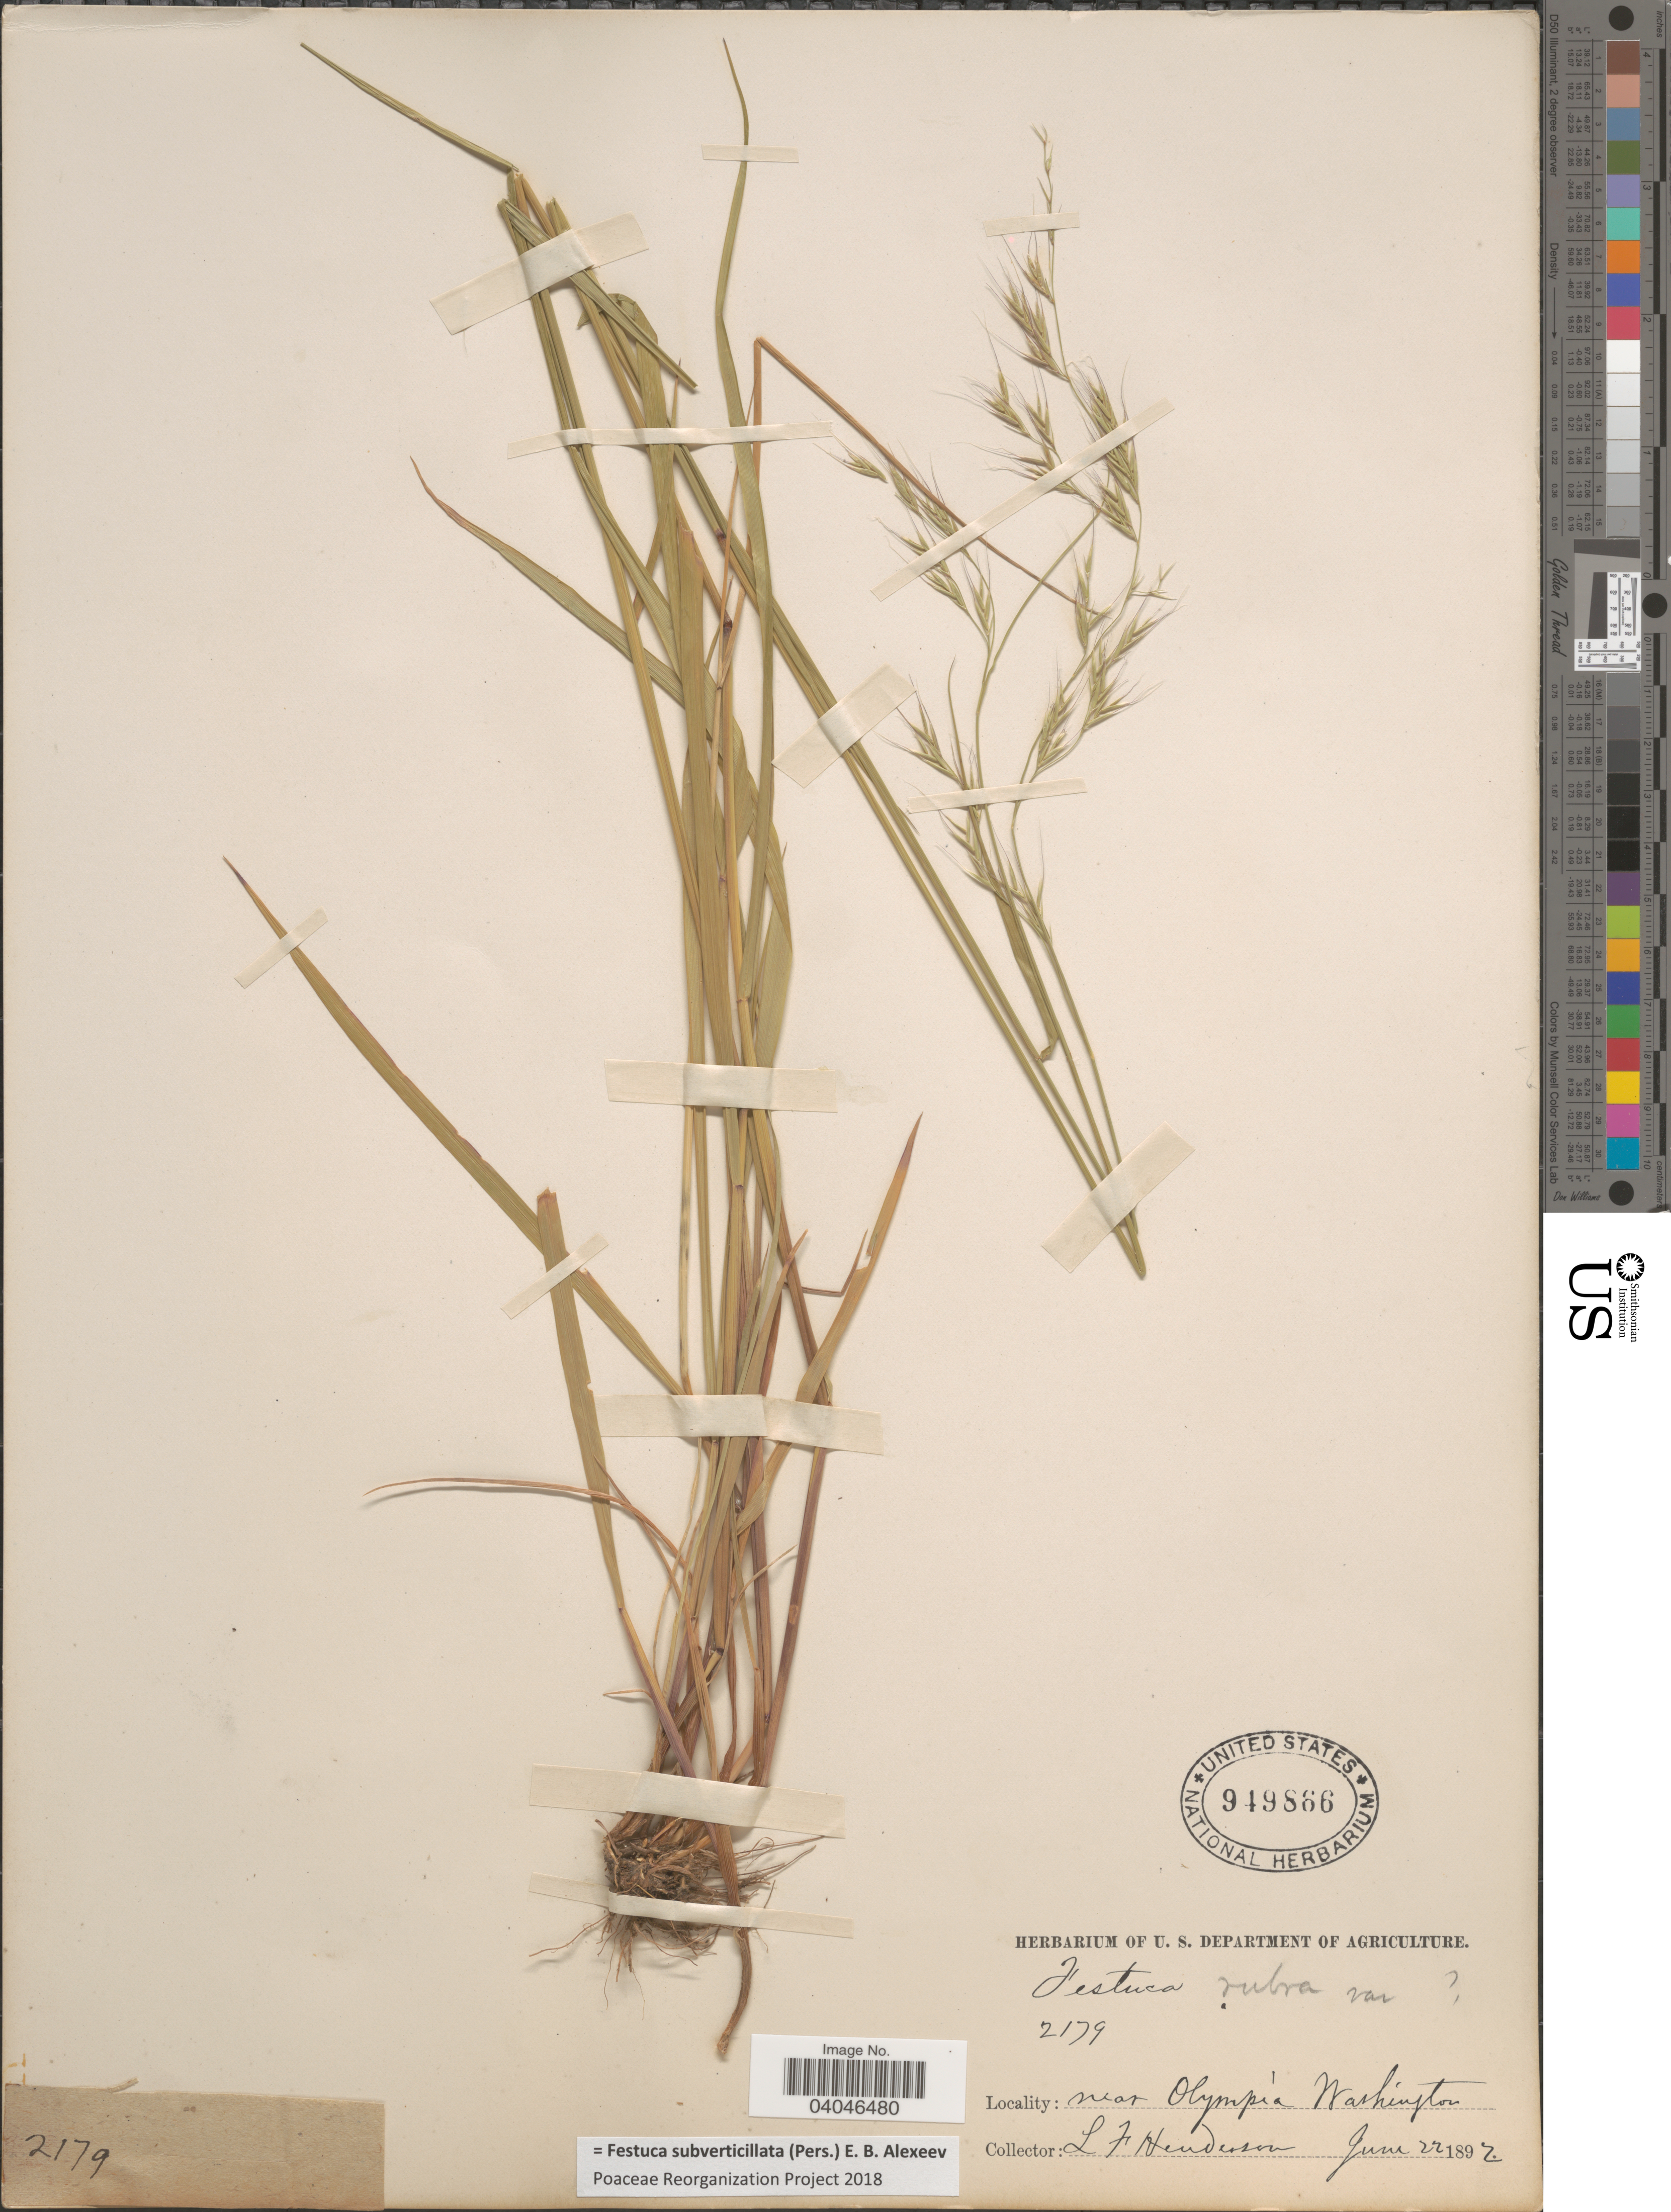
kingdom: Plantae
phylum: Tracheophyta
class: Liliopsida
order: Poales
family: Poaceae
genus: Festuca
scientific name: Festuca subverticillata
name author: (Pers.) E.B. Alexeev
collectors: L. Henderson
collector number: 2179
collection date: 1892-06-22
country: United States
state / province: Washington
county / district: Thurston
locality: Near Olympia.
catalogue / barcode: US 949866